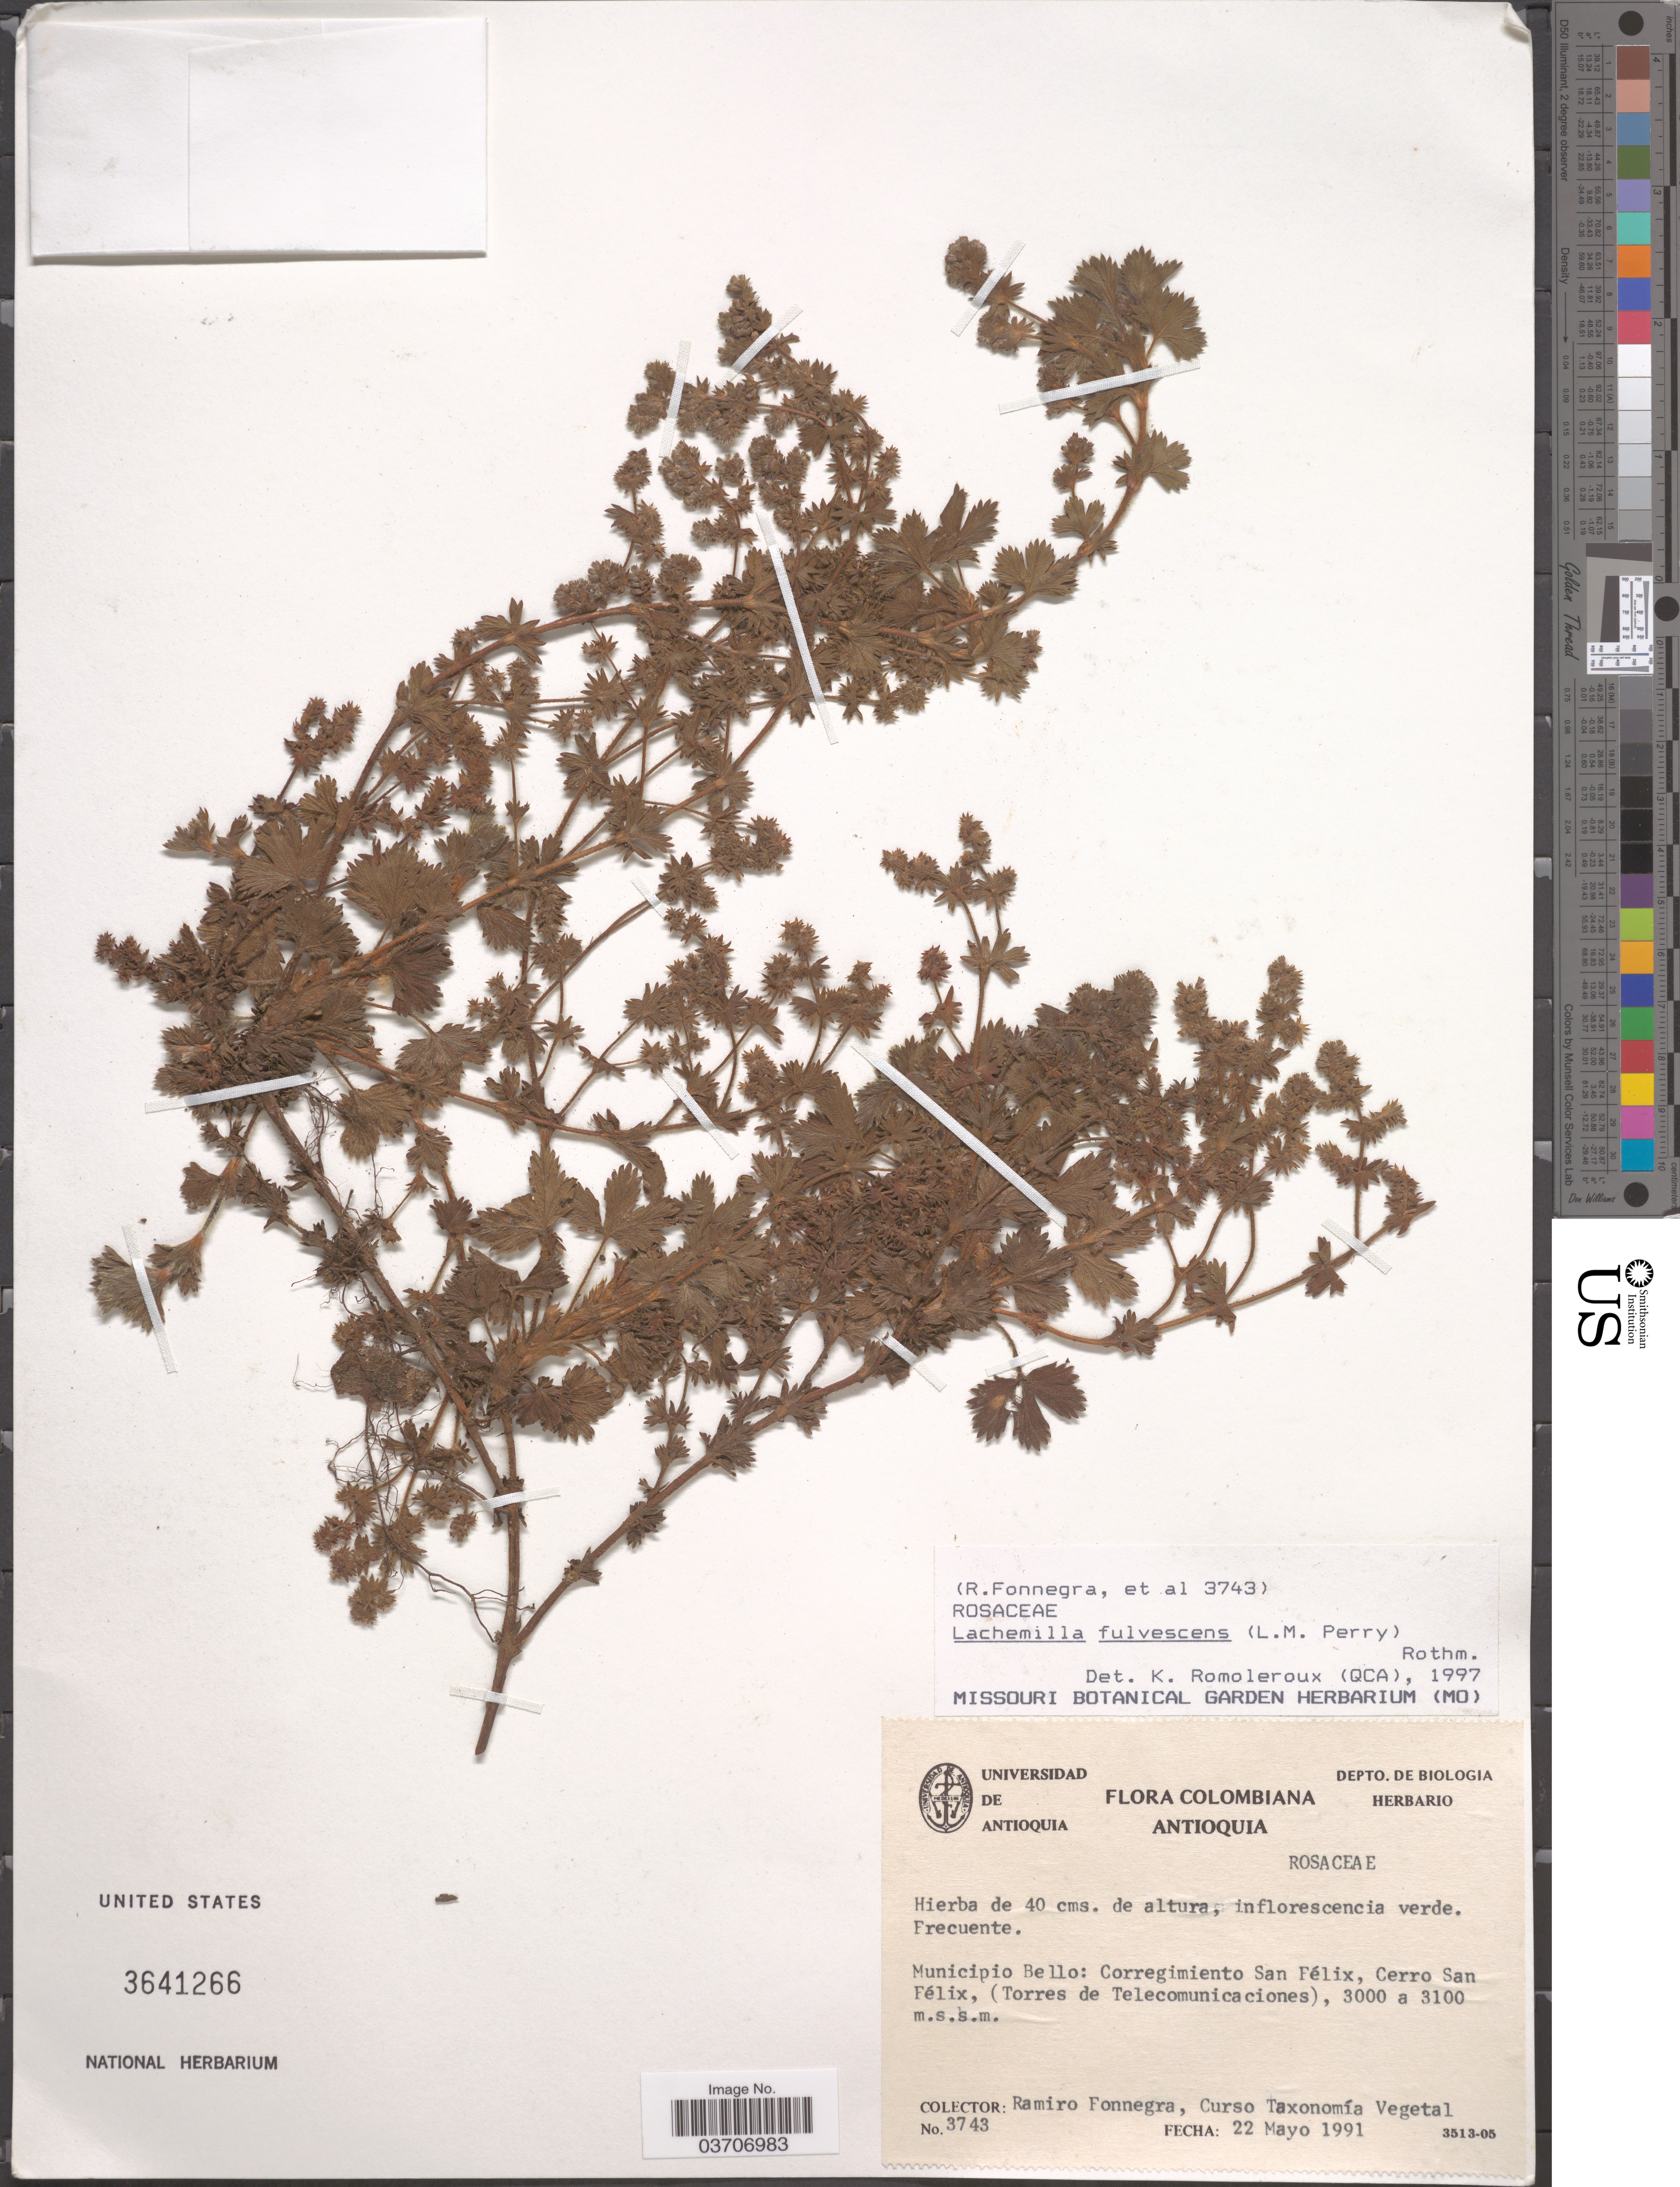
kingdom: Plantae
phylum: Tracheophyta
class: Magnoliopsida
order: Rosales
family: Rosaceae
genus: Lachemilla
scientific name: Lachemilla fulvescens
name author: (L.M. Perry) Rothm.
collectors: R. Fonnegra G. & Curso taxonomía vegetal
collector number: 3743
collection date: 1991-05-22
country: Colombia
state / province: Antioquia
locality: Municipio Bello: Corregimiento San Félix, Cerro San Félix, (Torres de Telecomunicaciones).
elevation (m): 3000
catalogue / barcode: US 3641266